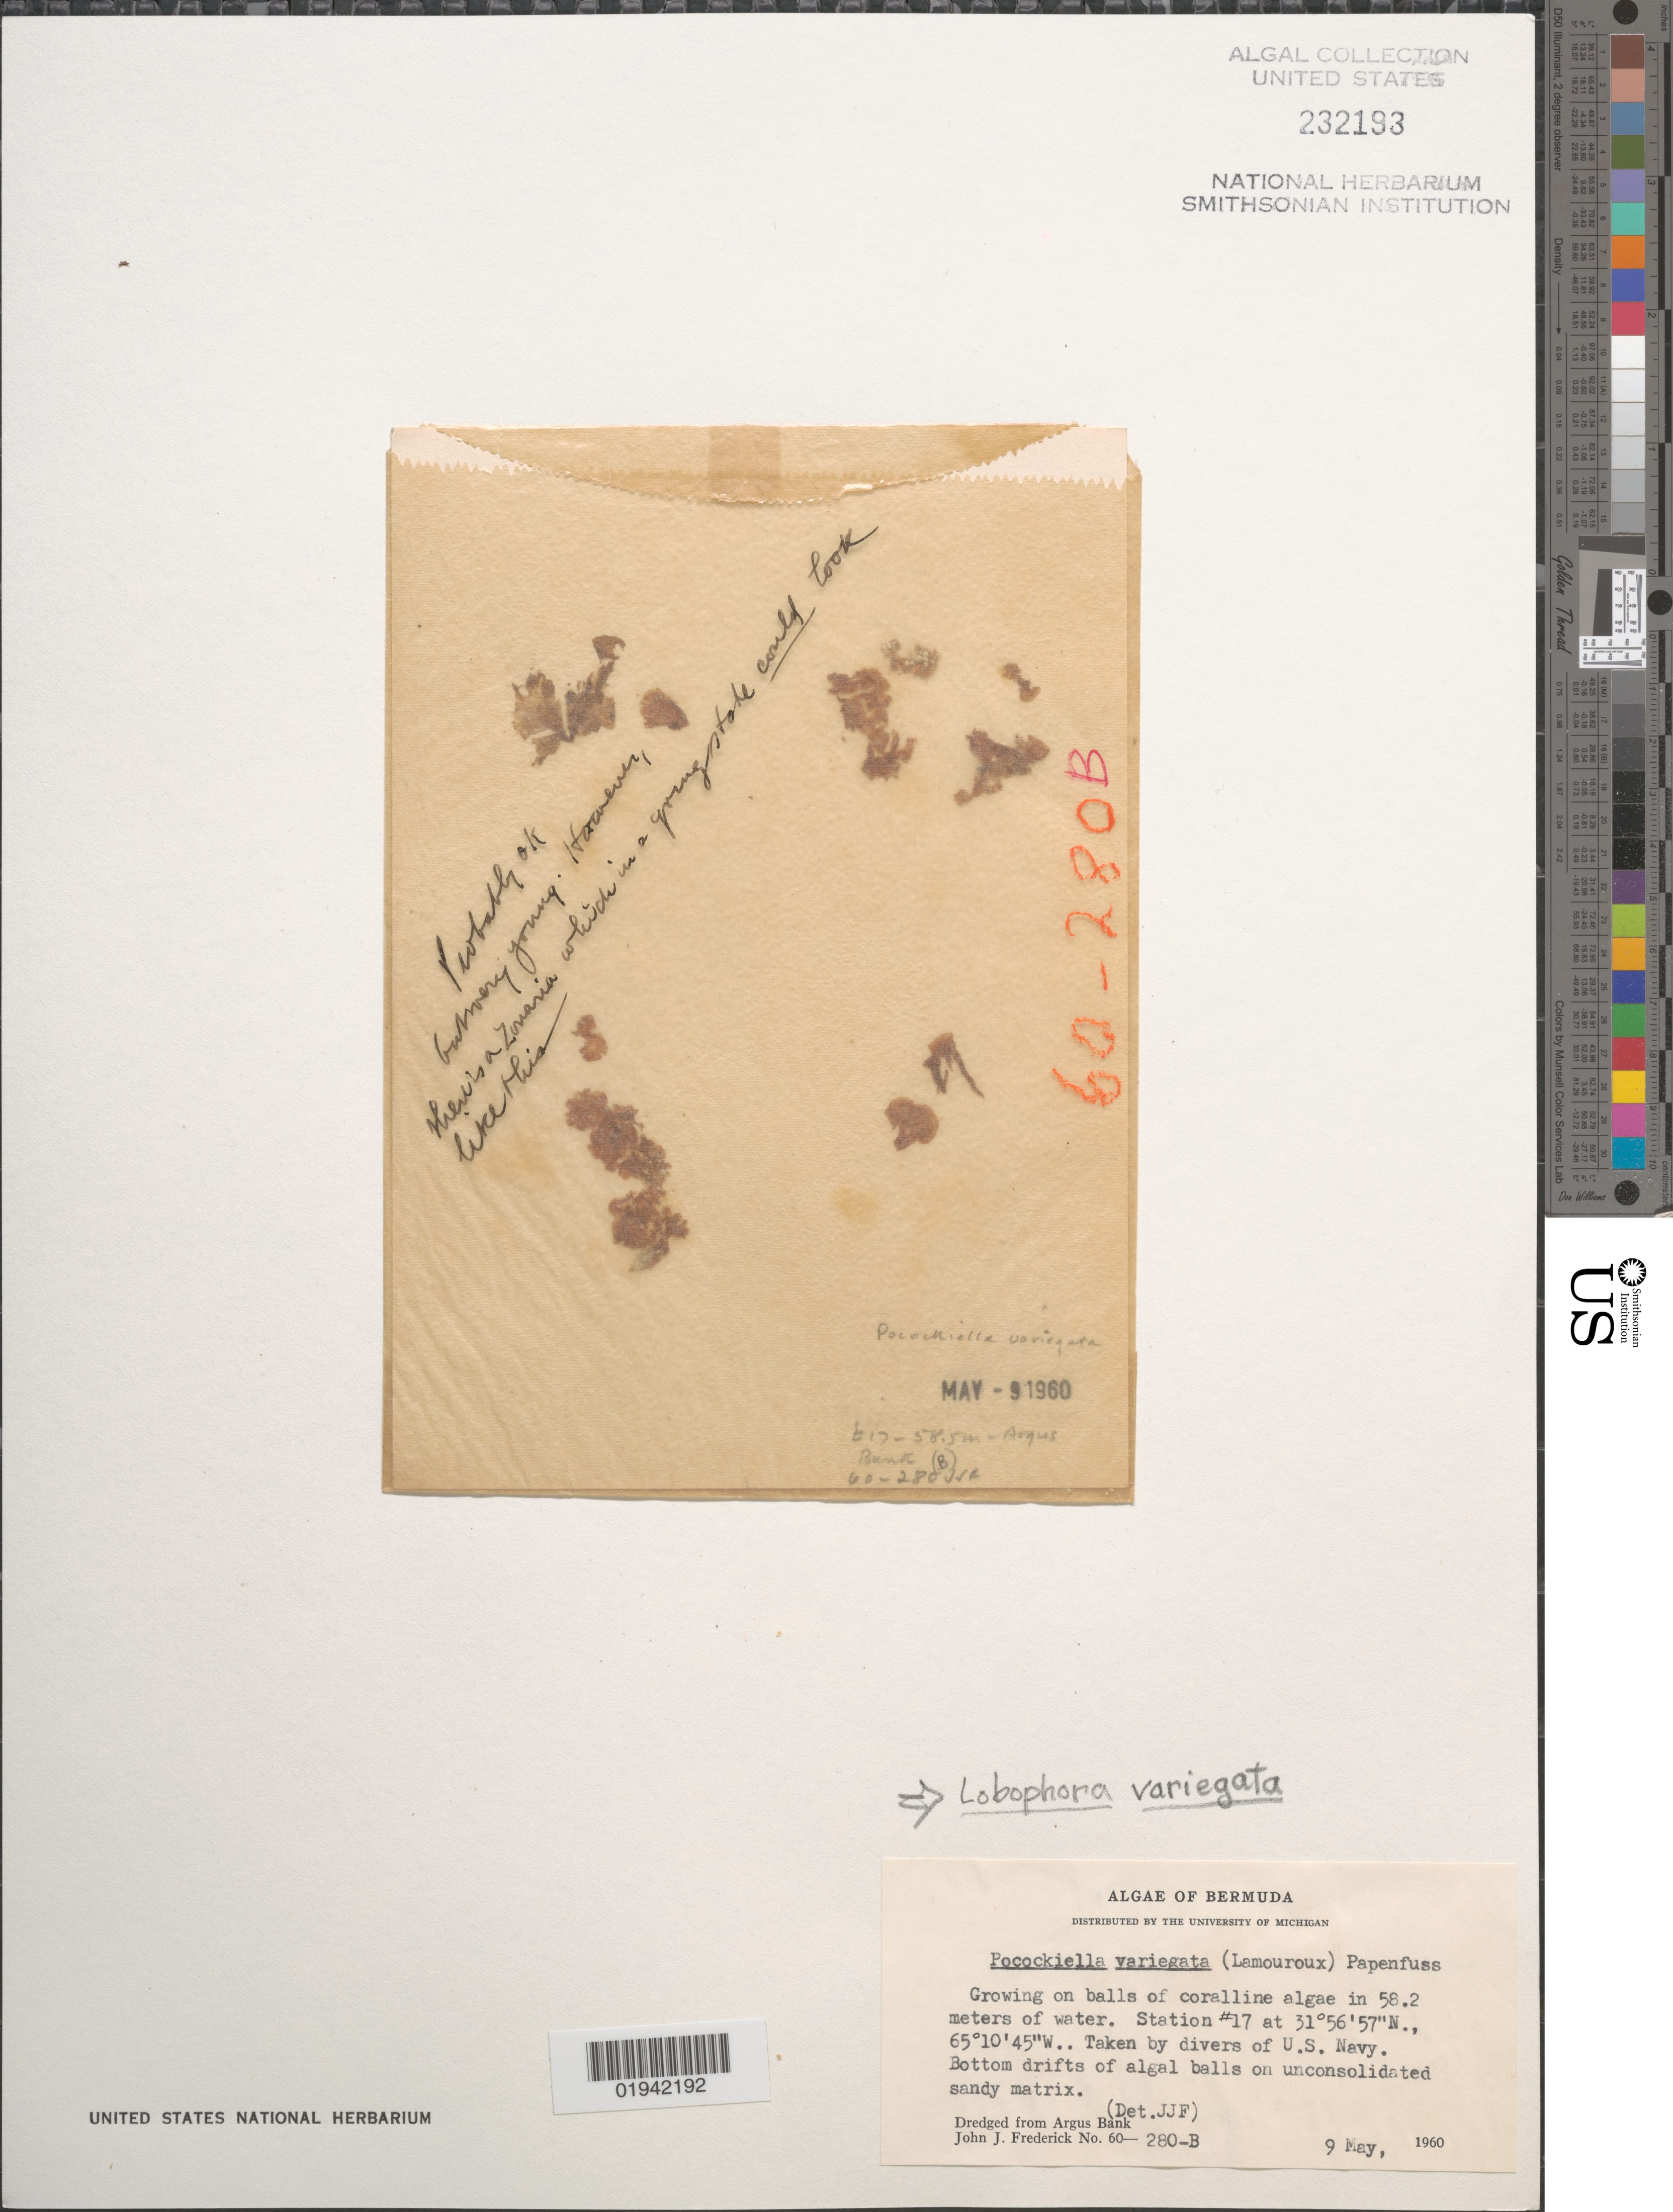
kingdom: Chromista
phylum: Ochrophyta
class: Phaeophyceae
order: Dictyotales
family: Dictyotaceae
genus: Pocockiella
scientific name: Pocockiella variegata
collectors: J. Frederick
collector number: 60-280-B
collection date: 1960-05-09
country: Bermuda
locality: Station #17. Dredged from Argus Bank.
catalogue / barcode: US 232193